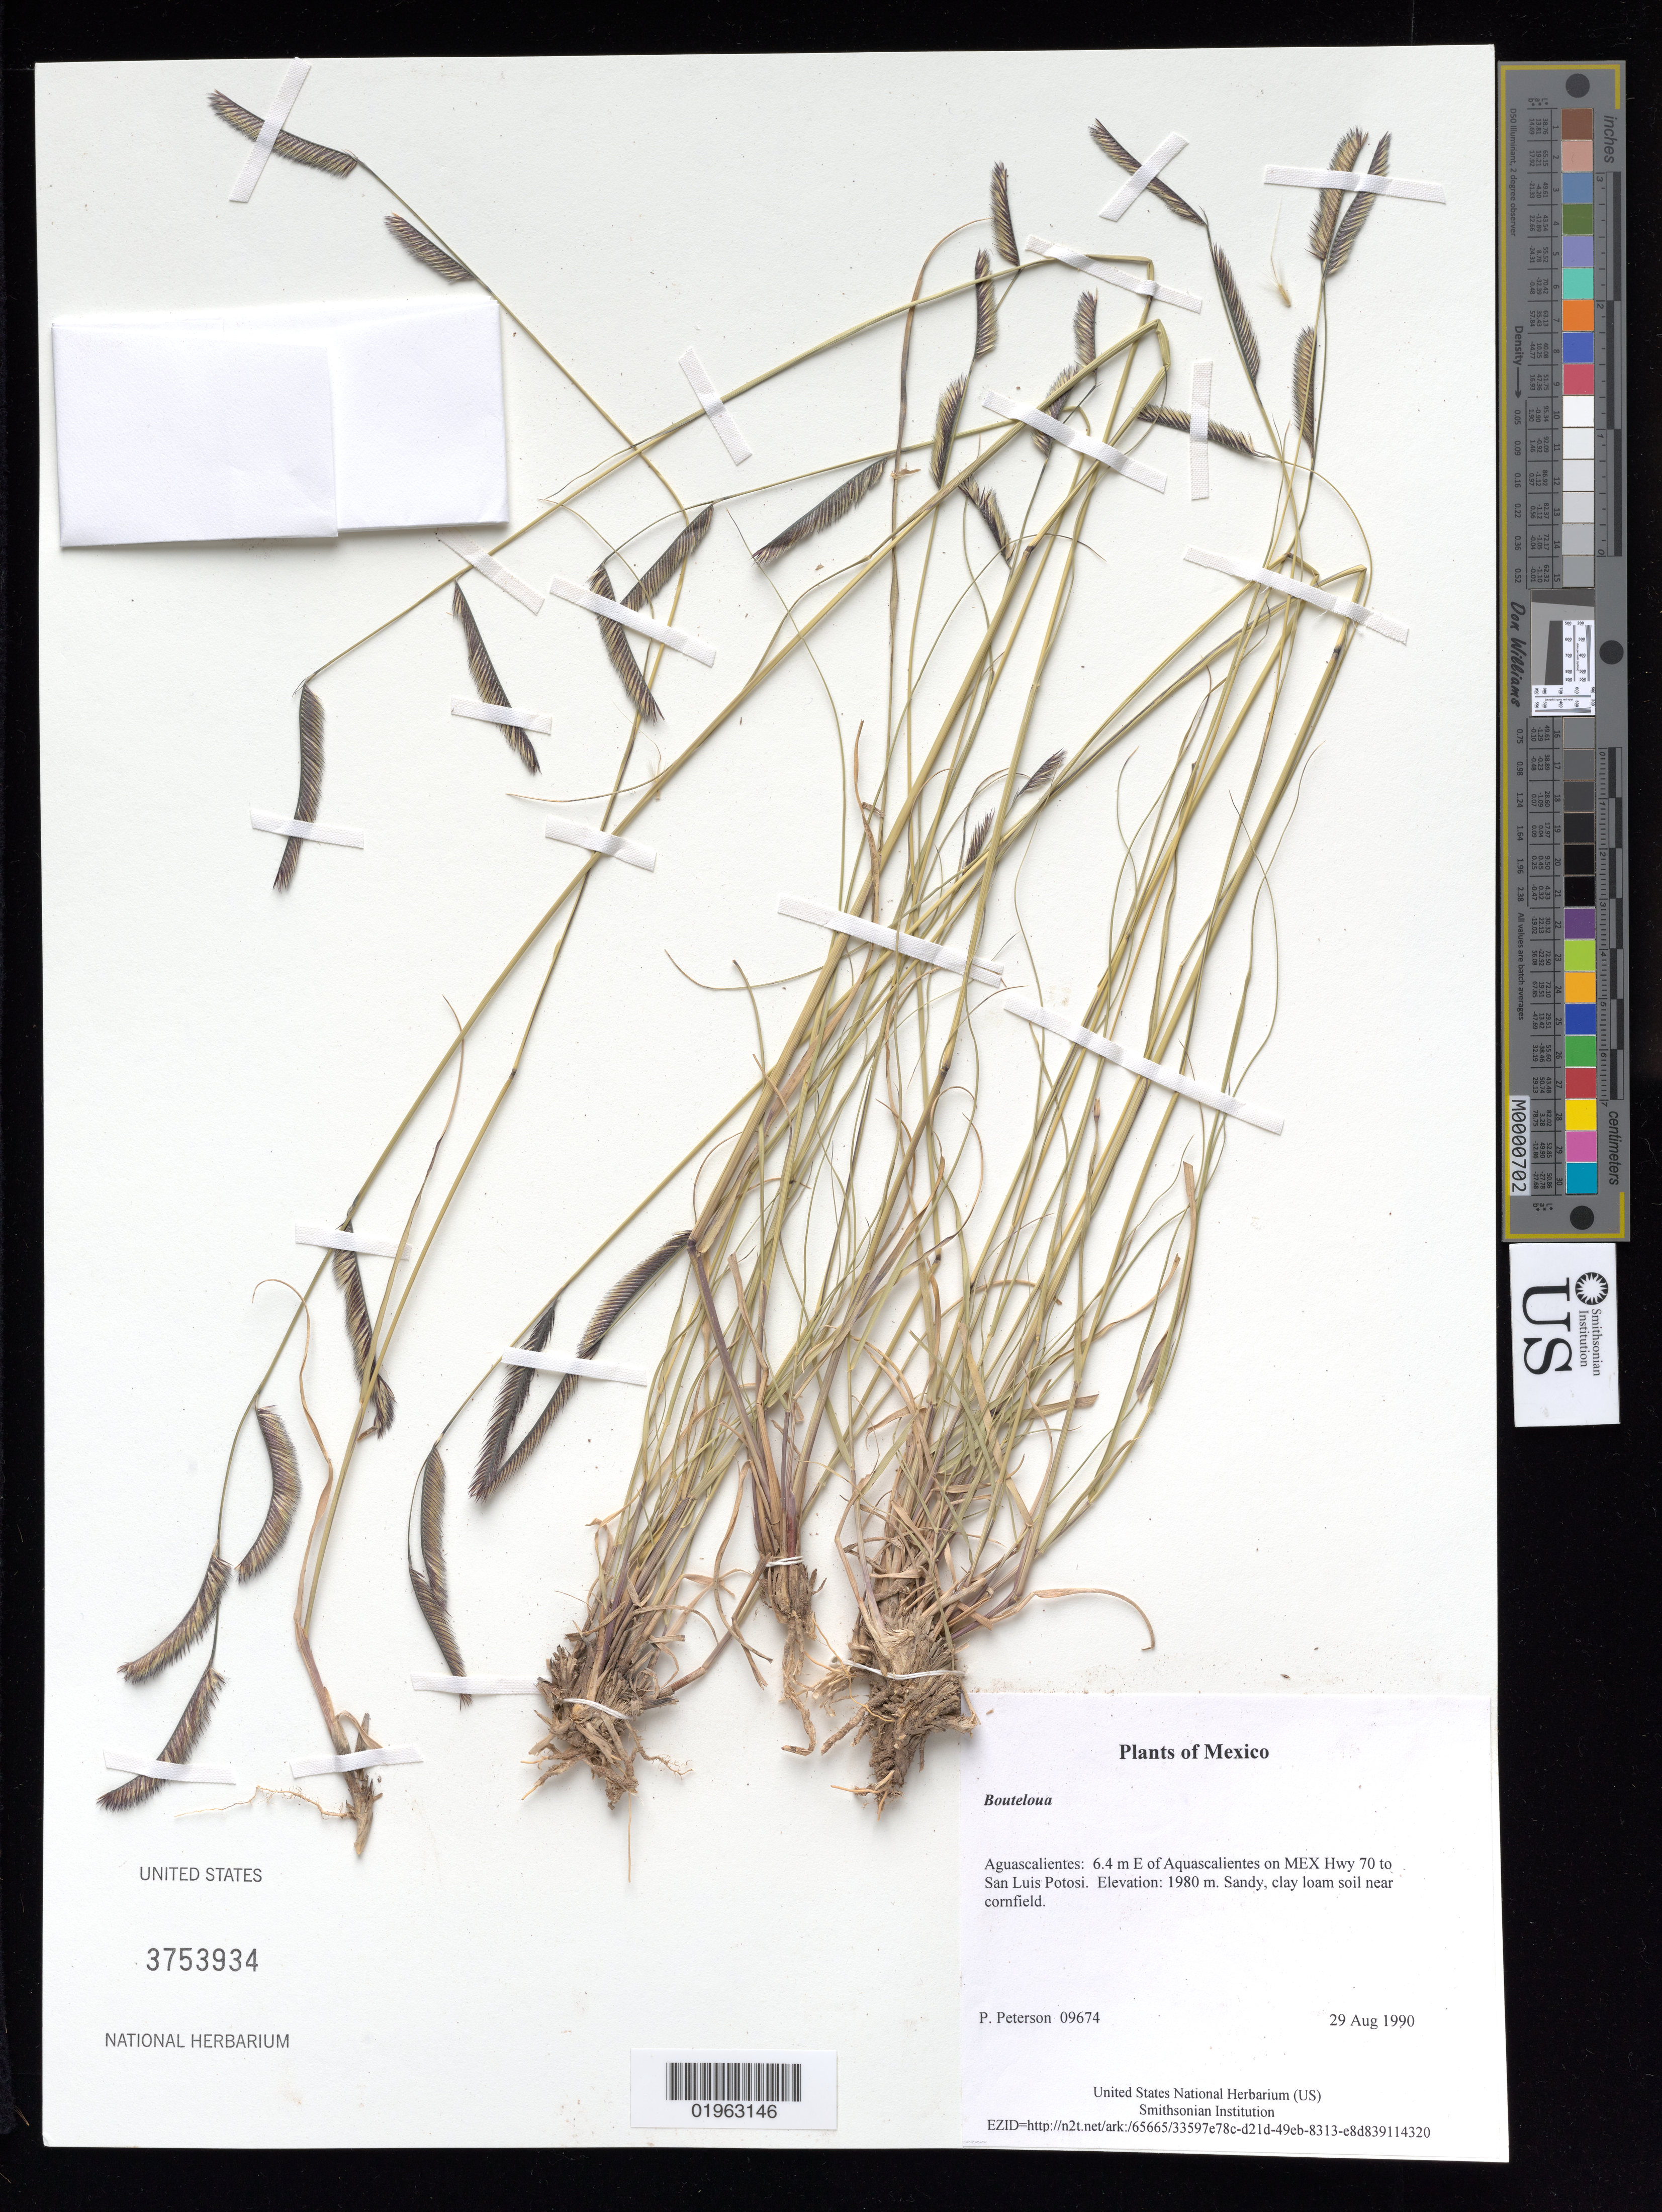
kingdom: Plantae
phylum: Tracheophyta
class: Liliopsida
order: Poales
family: Poaceae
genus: Bouteloua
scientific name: Bouteloua sp.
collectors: P. M. Peterson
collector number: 09674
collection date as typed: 29 Aug 1990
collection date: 1990-08-29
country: Mexico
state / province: Aguascalientes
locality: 6.4 m E of Aquascalientes on MEX Hwy 70 to San Luis Potosi.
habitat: Sandy, clay loam soil near cornfield.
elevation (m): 1980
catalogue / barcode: US 3753934